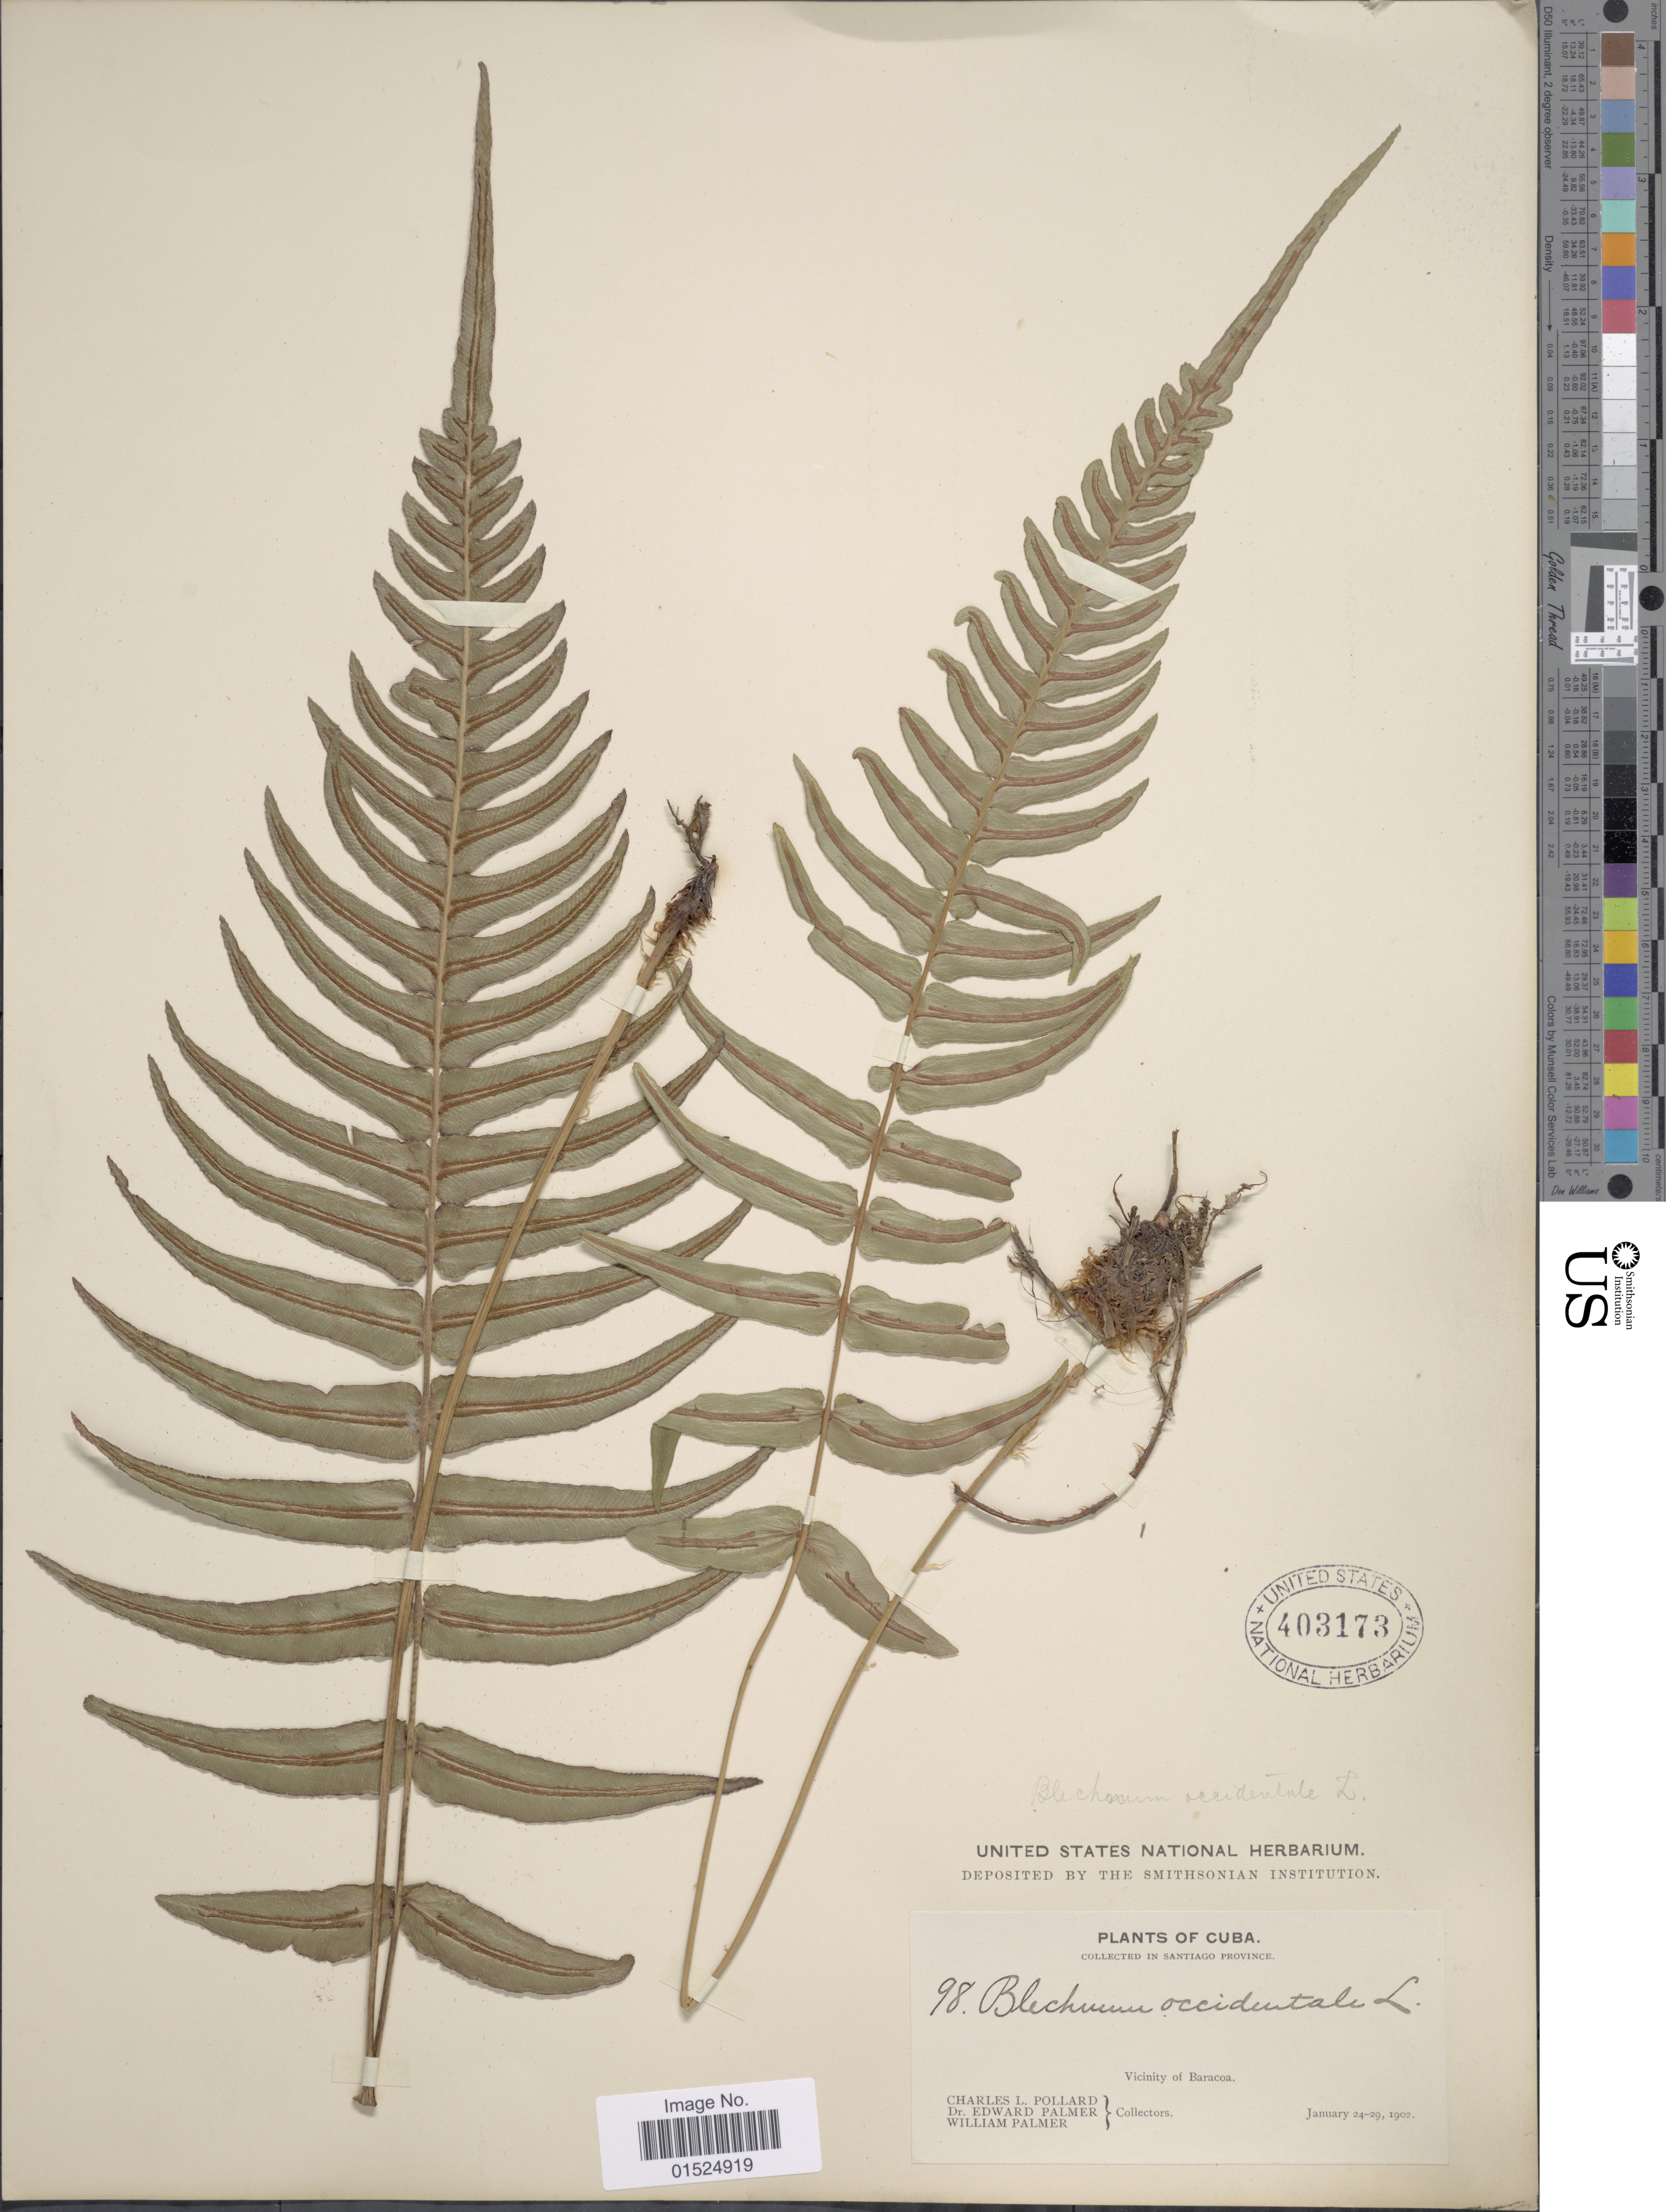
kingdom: Plantae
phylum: Tracheophyta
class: Polypodiopsida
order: Polypodiales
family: Blechnaceae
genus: Blechnum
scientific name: Blechnum occidentale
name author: L.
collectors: C. L. Pollard, E. Palmer & W. Palmer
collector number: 98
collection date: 1902-01-24/1902-01-29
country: Cuba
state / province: Santiago de Cuba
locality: Baracoa. Santiago Province.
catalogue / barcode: US 403173